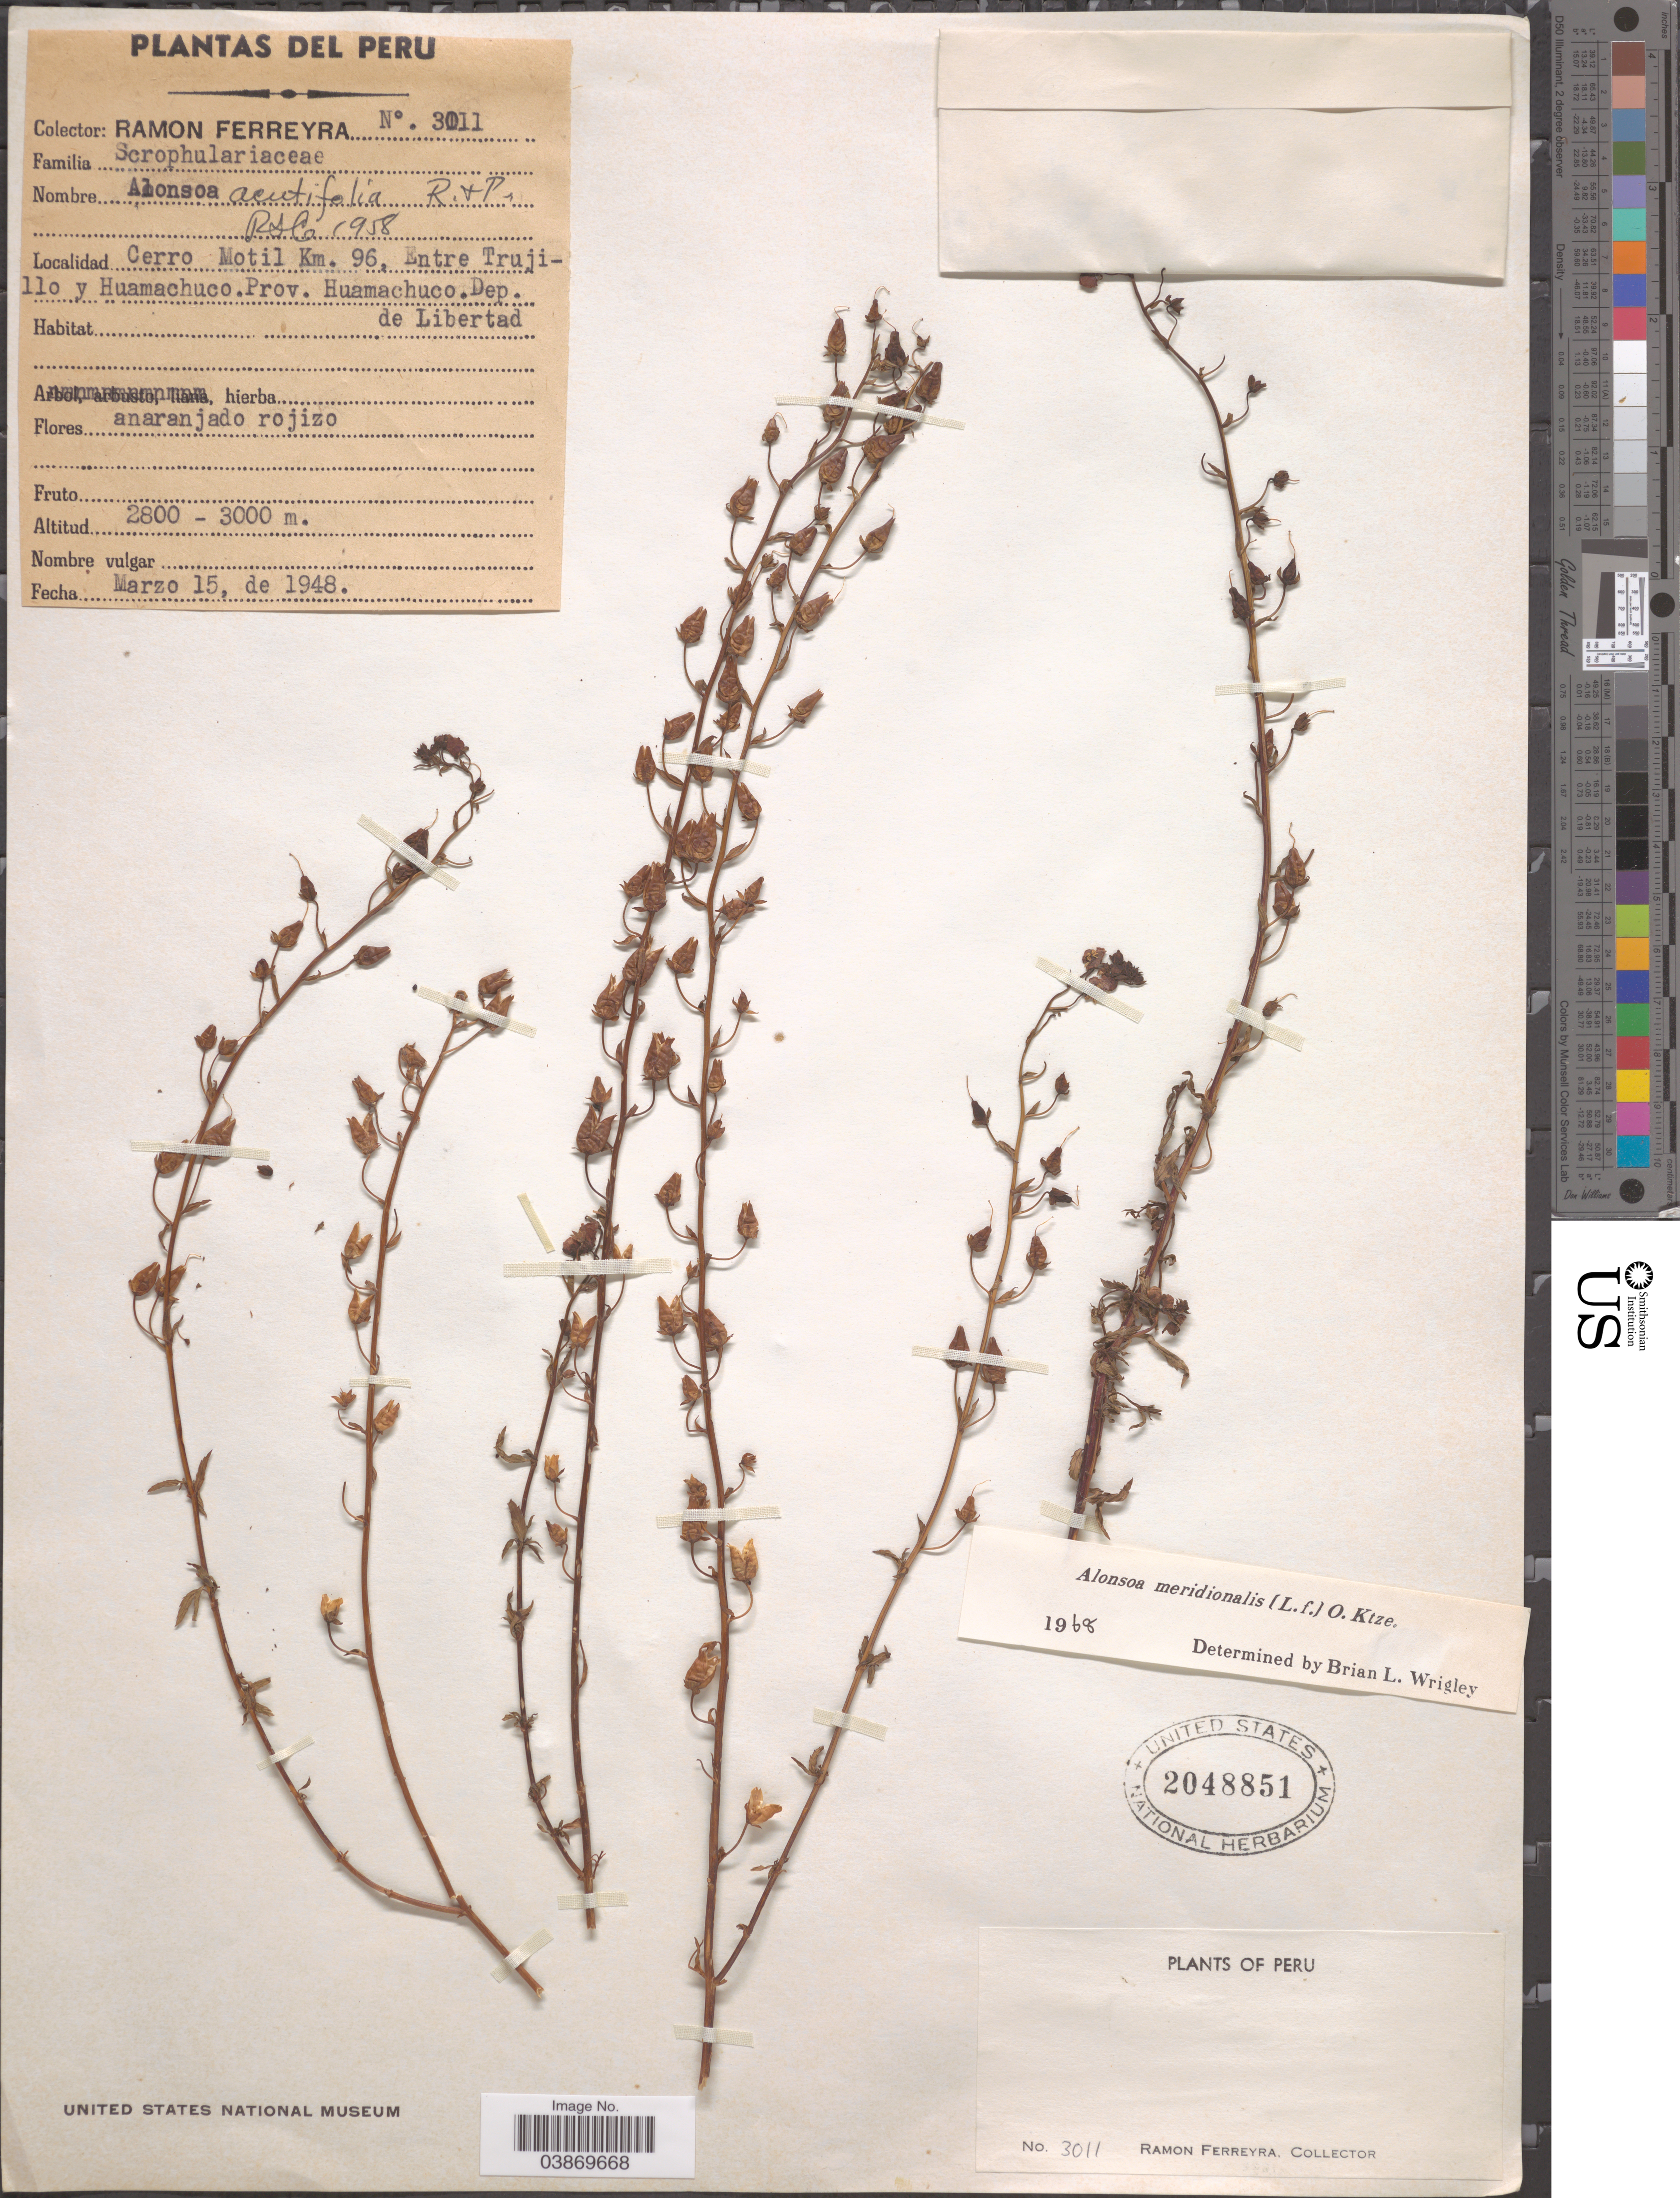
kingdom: Plantae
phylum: Tracheophyta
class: Magnoliopsida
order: Lamiales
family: Scrophulariaceae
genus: Alonsoa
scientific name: Alonsoa meridionalis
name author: (L. f.) Kuntze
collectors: R. A. Ferreyra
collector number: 3011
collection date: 1948-03-15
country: Peru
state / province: La Libertad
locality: Cerro Motil Km. 96. Entre Trujillo y Huamachuco. Prov. Huamachuco. Dep. de Libertad.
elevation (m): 2800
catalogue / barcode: US 2048851